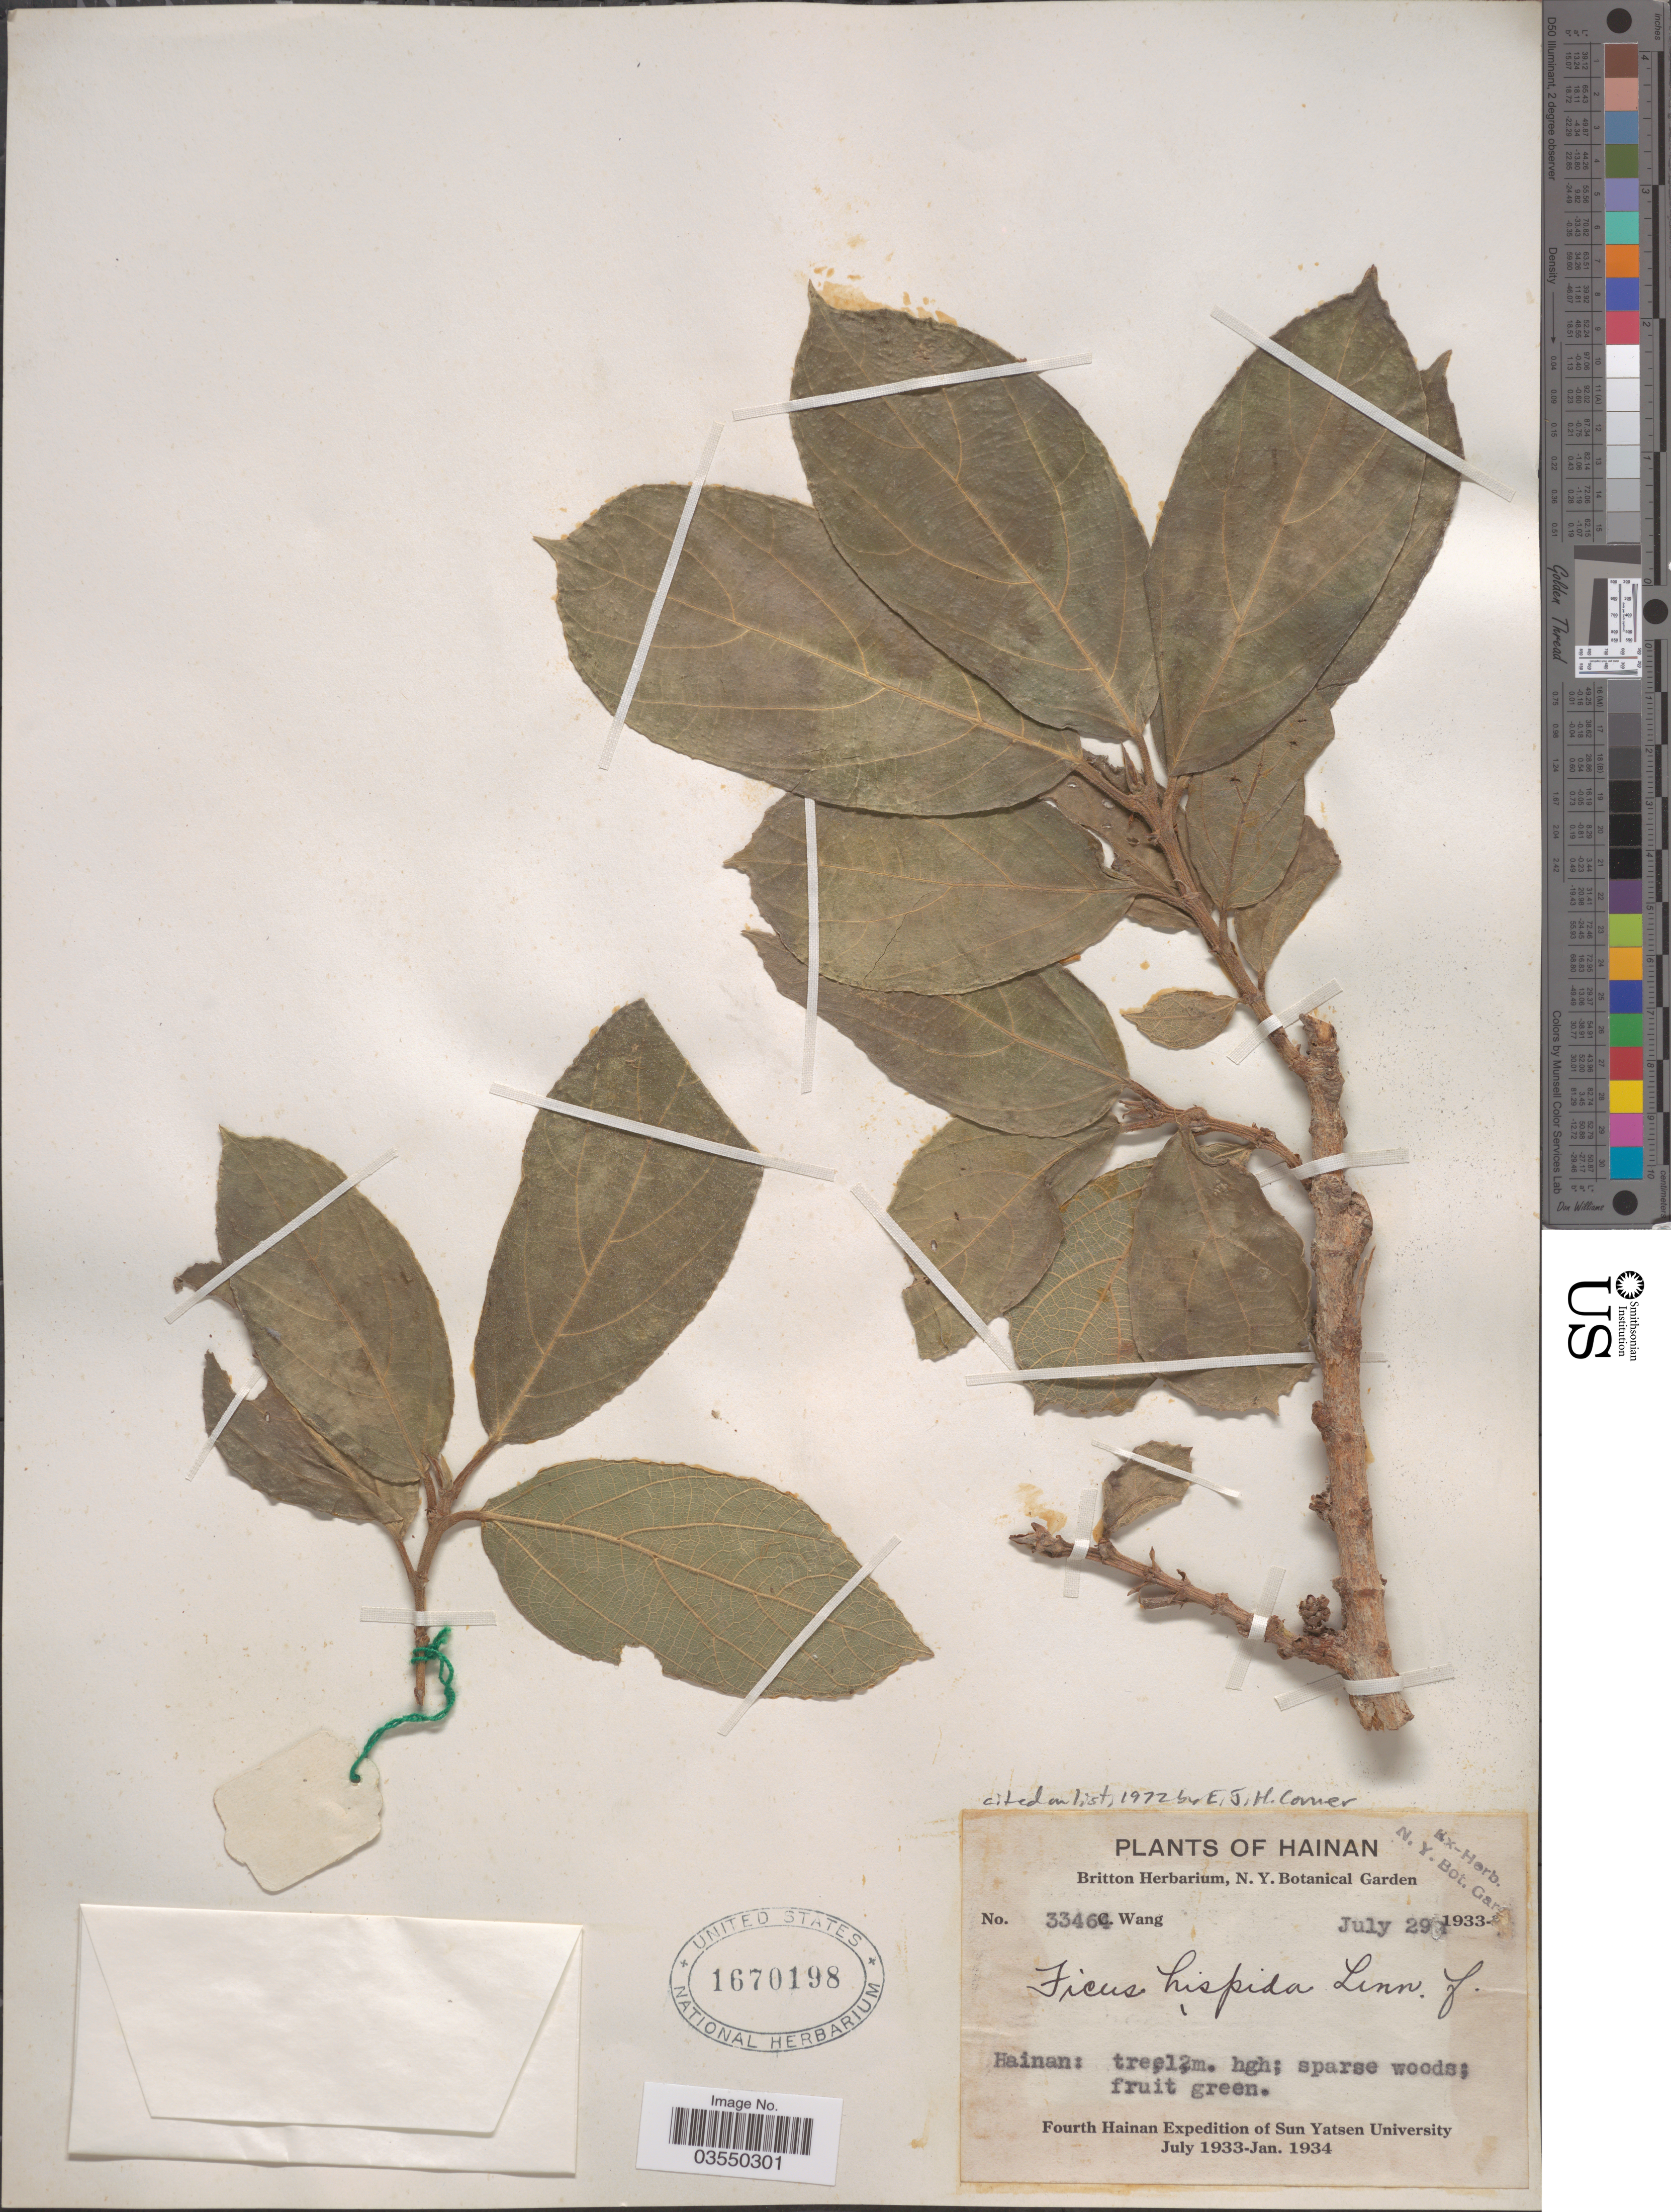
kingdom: Plantae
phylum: Tracheophyta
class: Magnoliopsida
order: Rosales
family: Moraceae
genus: Ficus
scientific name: Ficus hispida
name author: L. f.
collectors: C. Wang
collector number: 33464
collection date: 1933-07-29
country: China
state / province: Hainan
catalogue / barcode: US 1670198